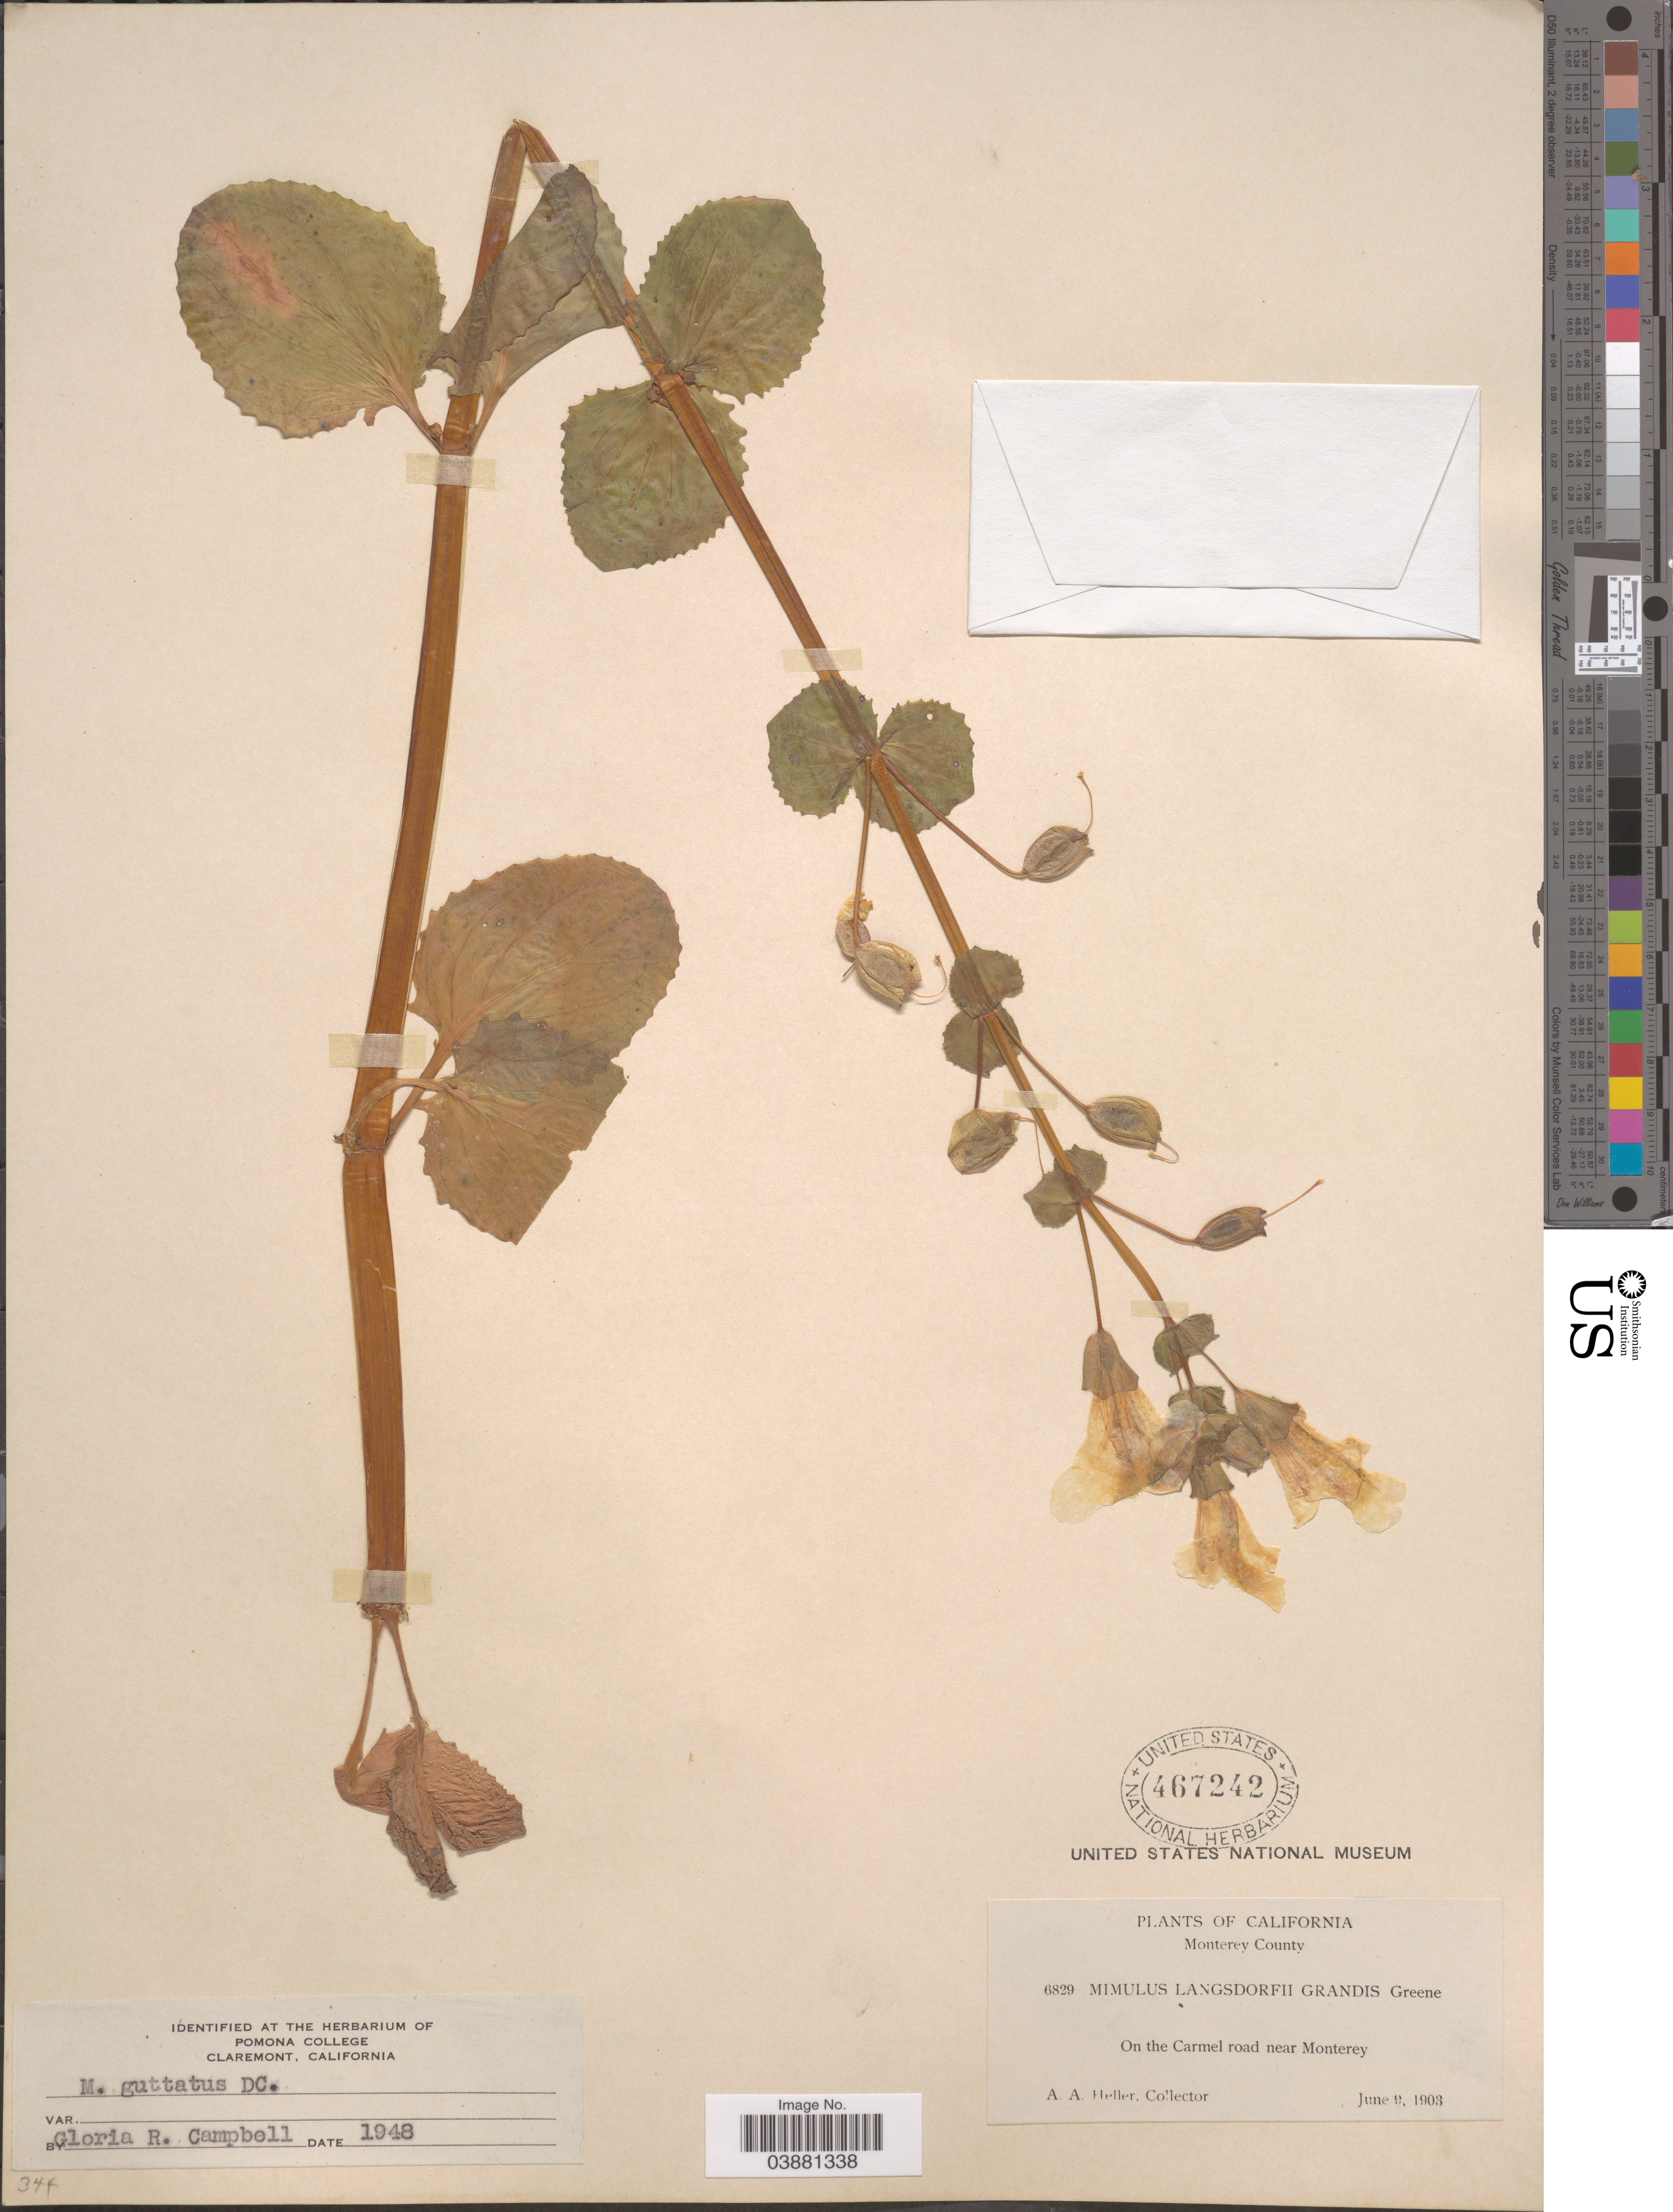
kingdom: Plantae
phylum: Tracheophyta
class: Magnoliopsida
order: Lamiales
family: Phrymaceae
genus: Mimulus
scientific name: Mimulus guttatus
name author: DC.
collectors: A. A. Heller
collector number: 6829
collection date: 1903-06-09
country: United States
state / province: California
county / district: Monterey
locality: Monterey County. On the Carmel road near Monterey.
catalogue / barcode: US 467242